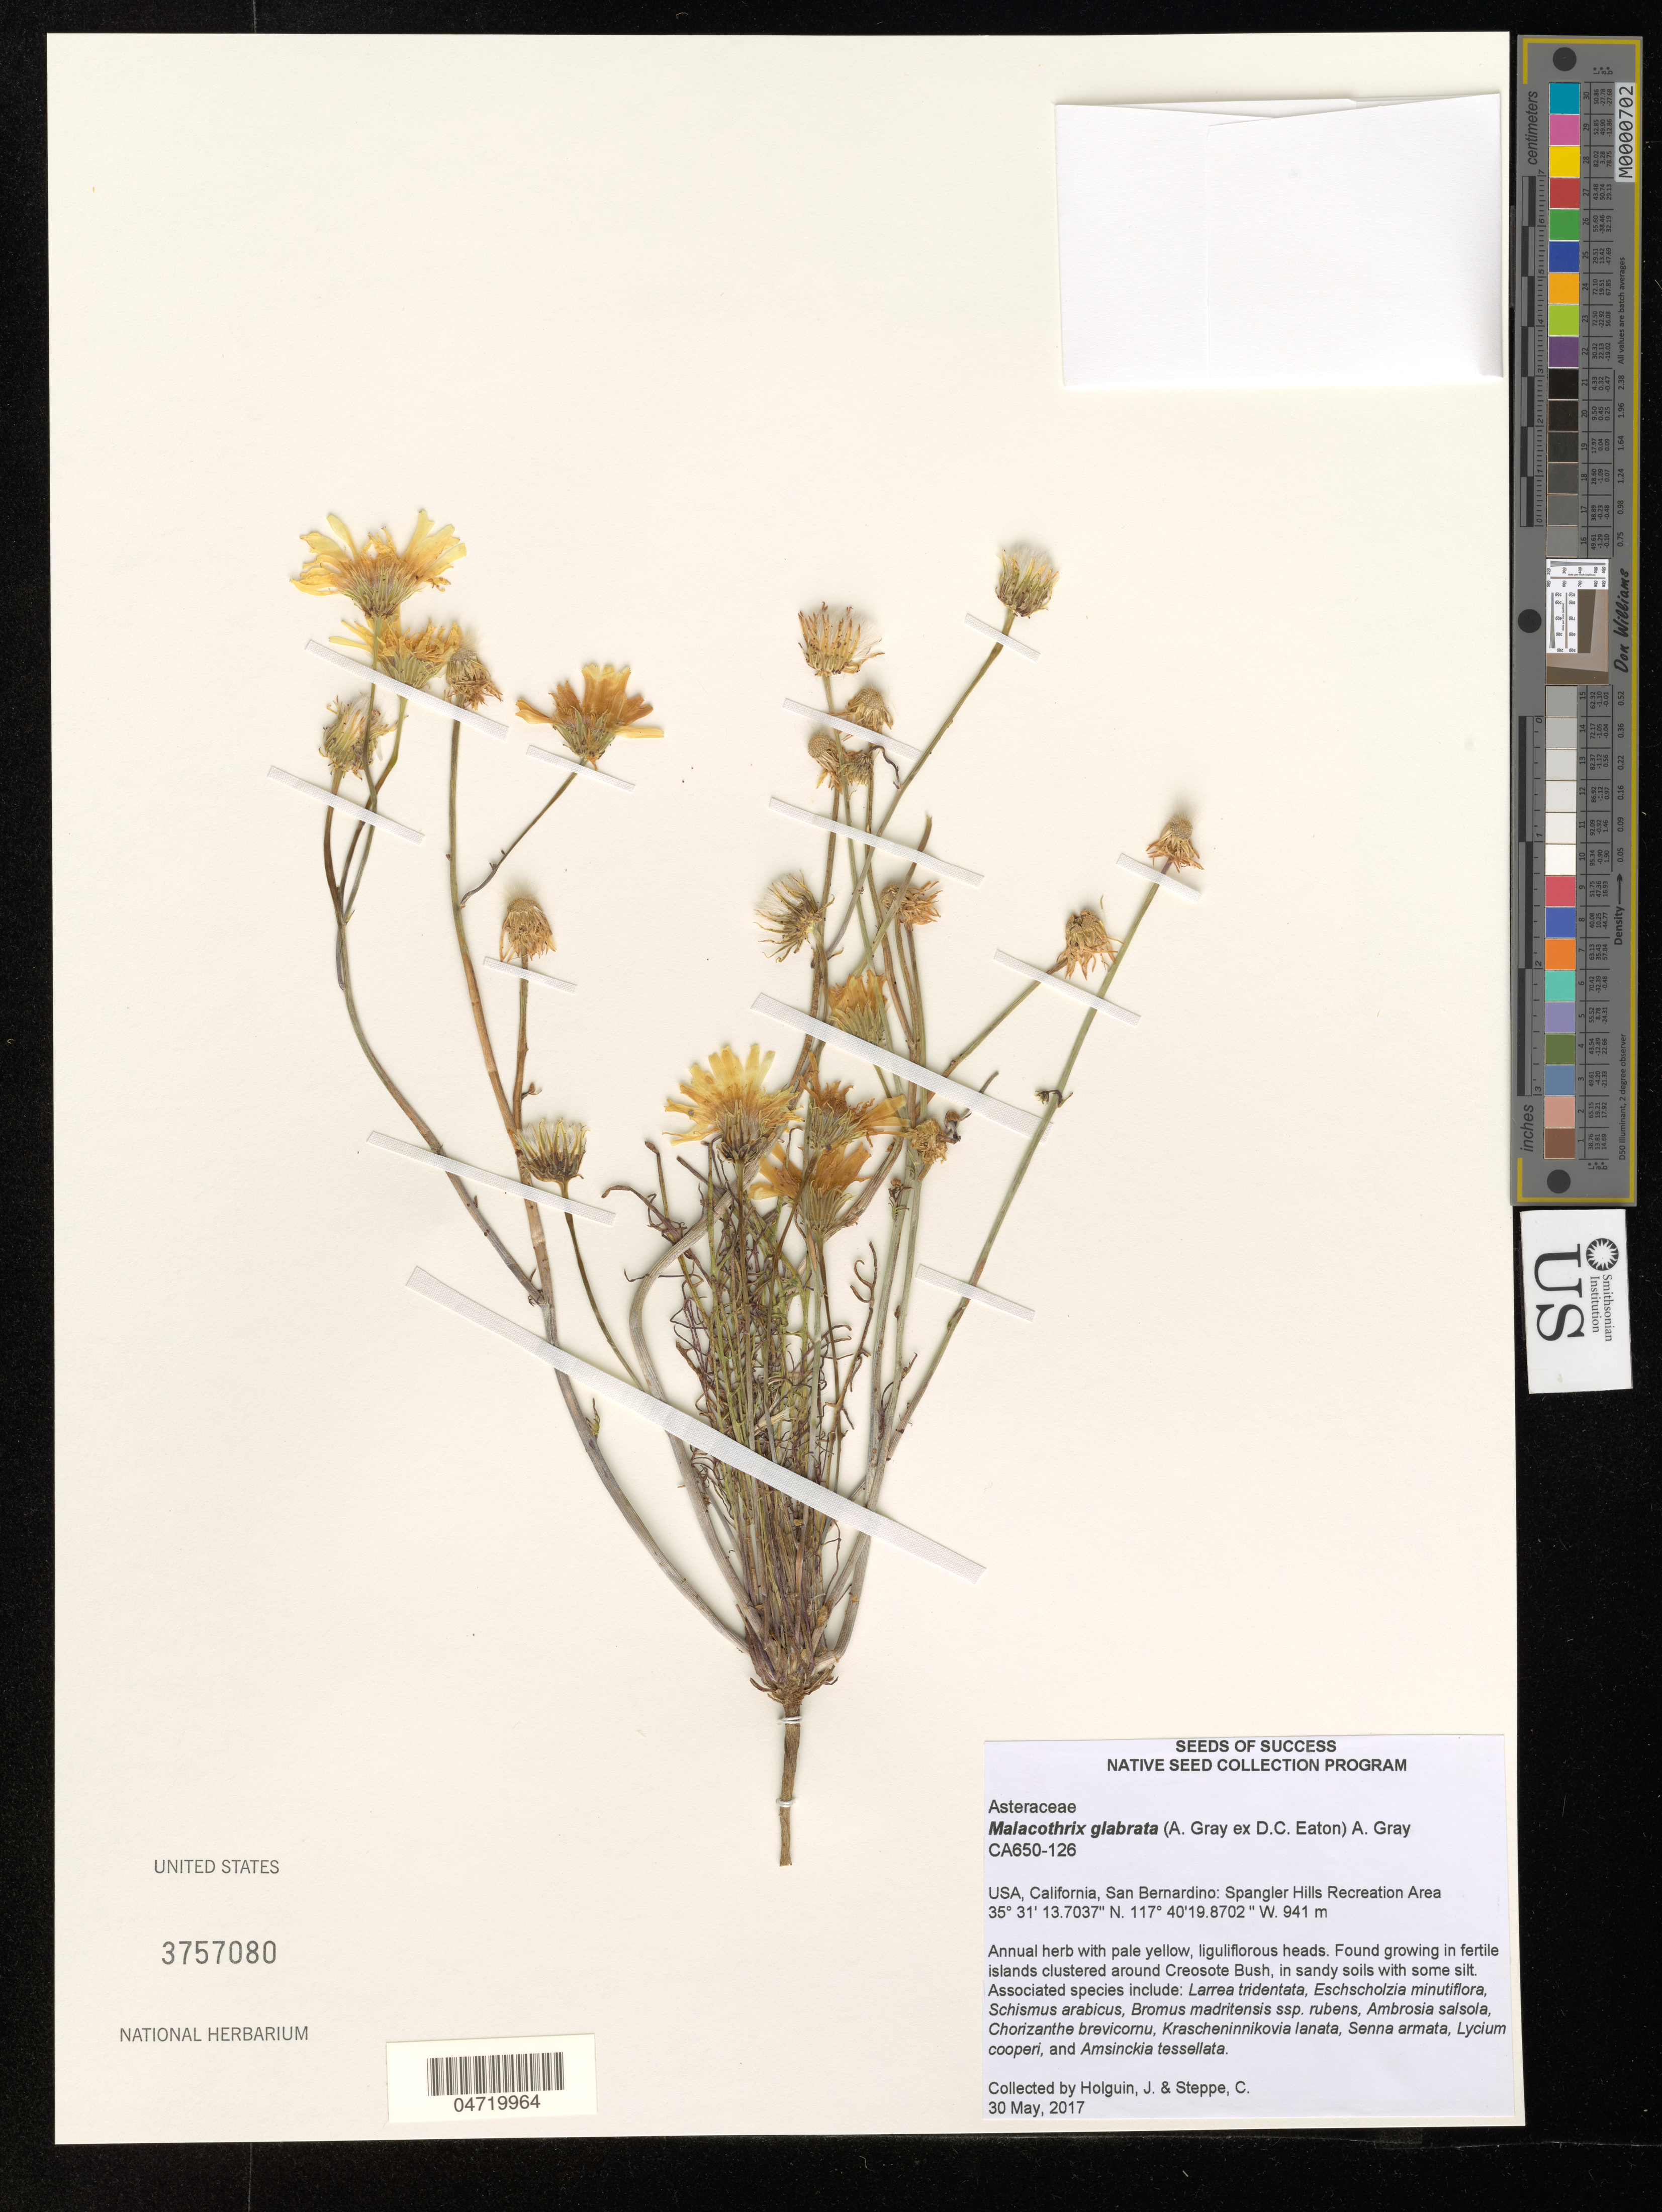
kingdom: Plantae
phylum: Tracheophyta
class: Magnoliopsida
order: Asterales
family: Asteraceae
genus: Malacothrix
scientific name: Malacothrix glabrata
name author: (A. Gray ex D.C. Eaton) A. Gray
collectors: J. Holguin & C. Steppe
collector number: CA650-126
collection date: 2017-05-30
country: United States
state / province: California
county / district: San Bernardino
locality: San Bernardino: Spangler Hills Recreation Area.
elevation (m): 941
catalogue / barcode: US 3757080